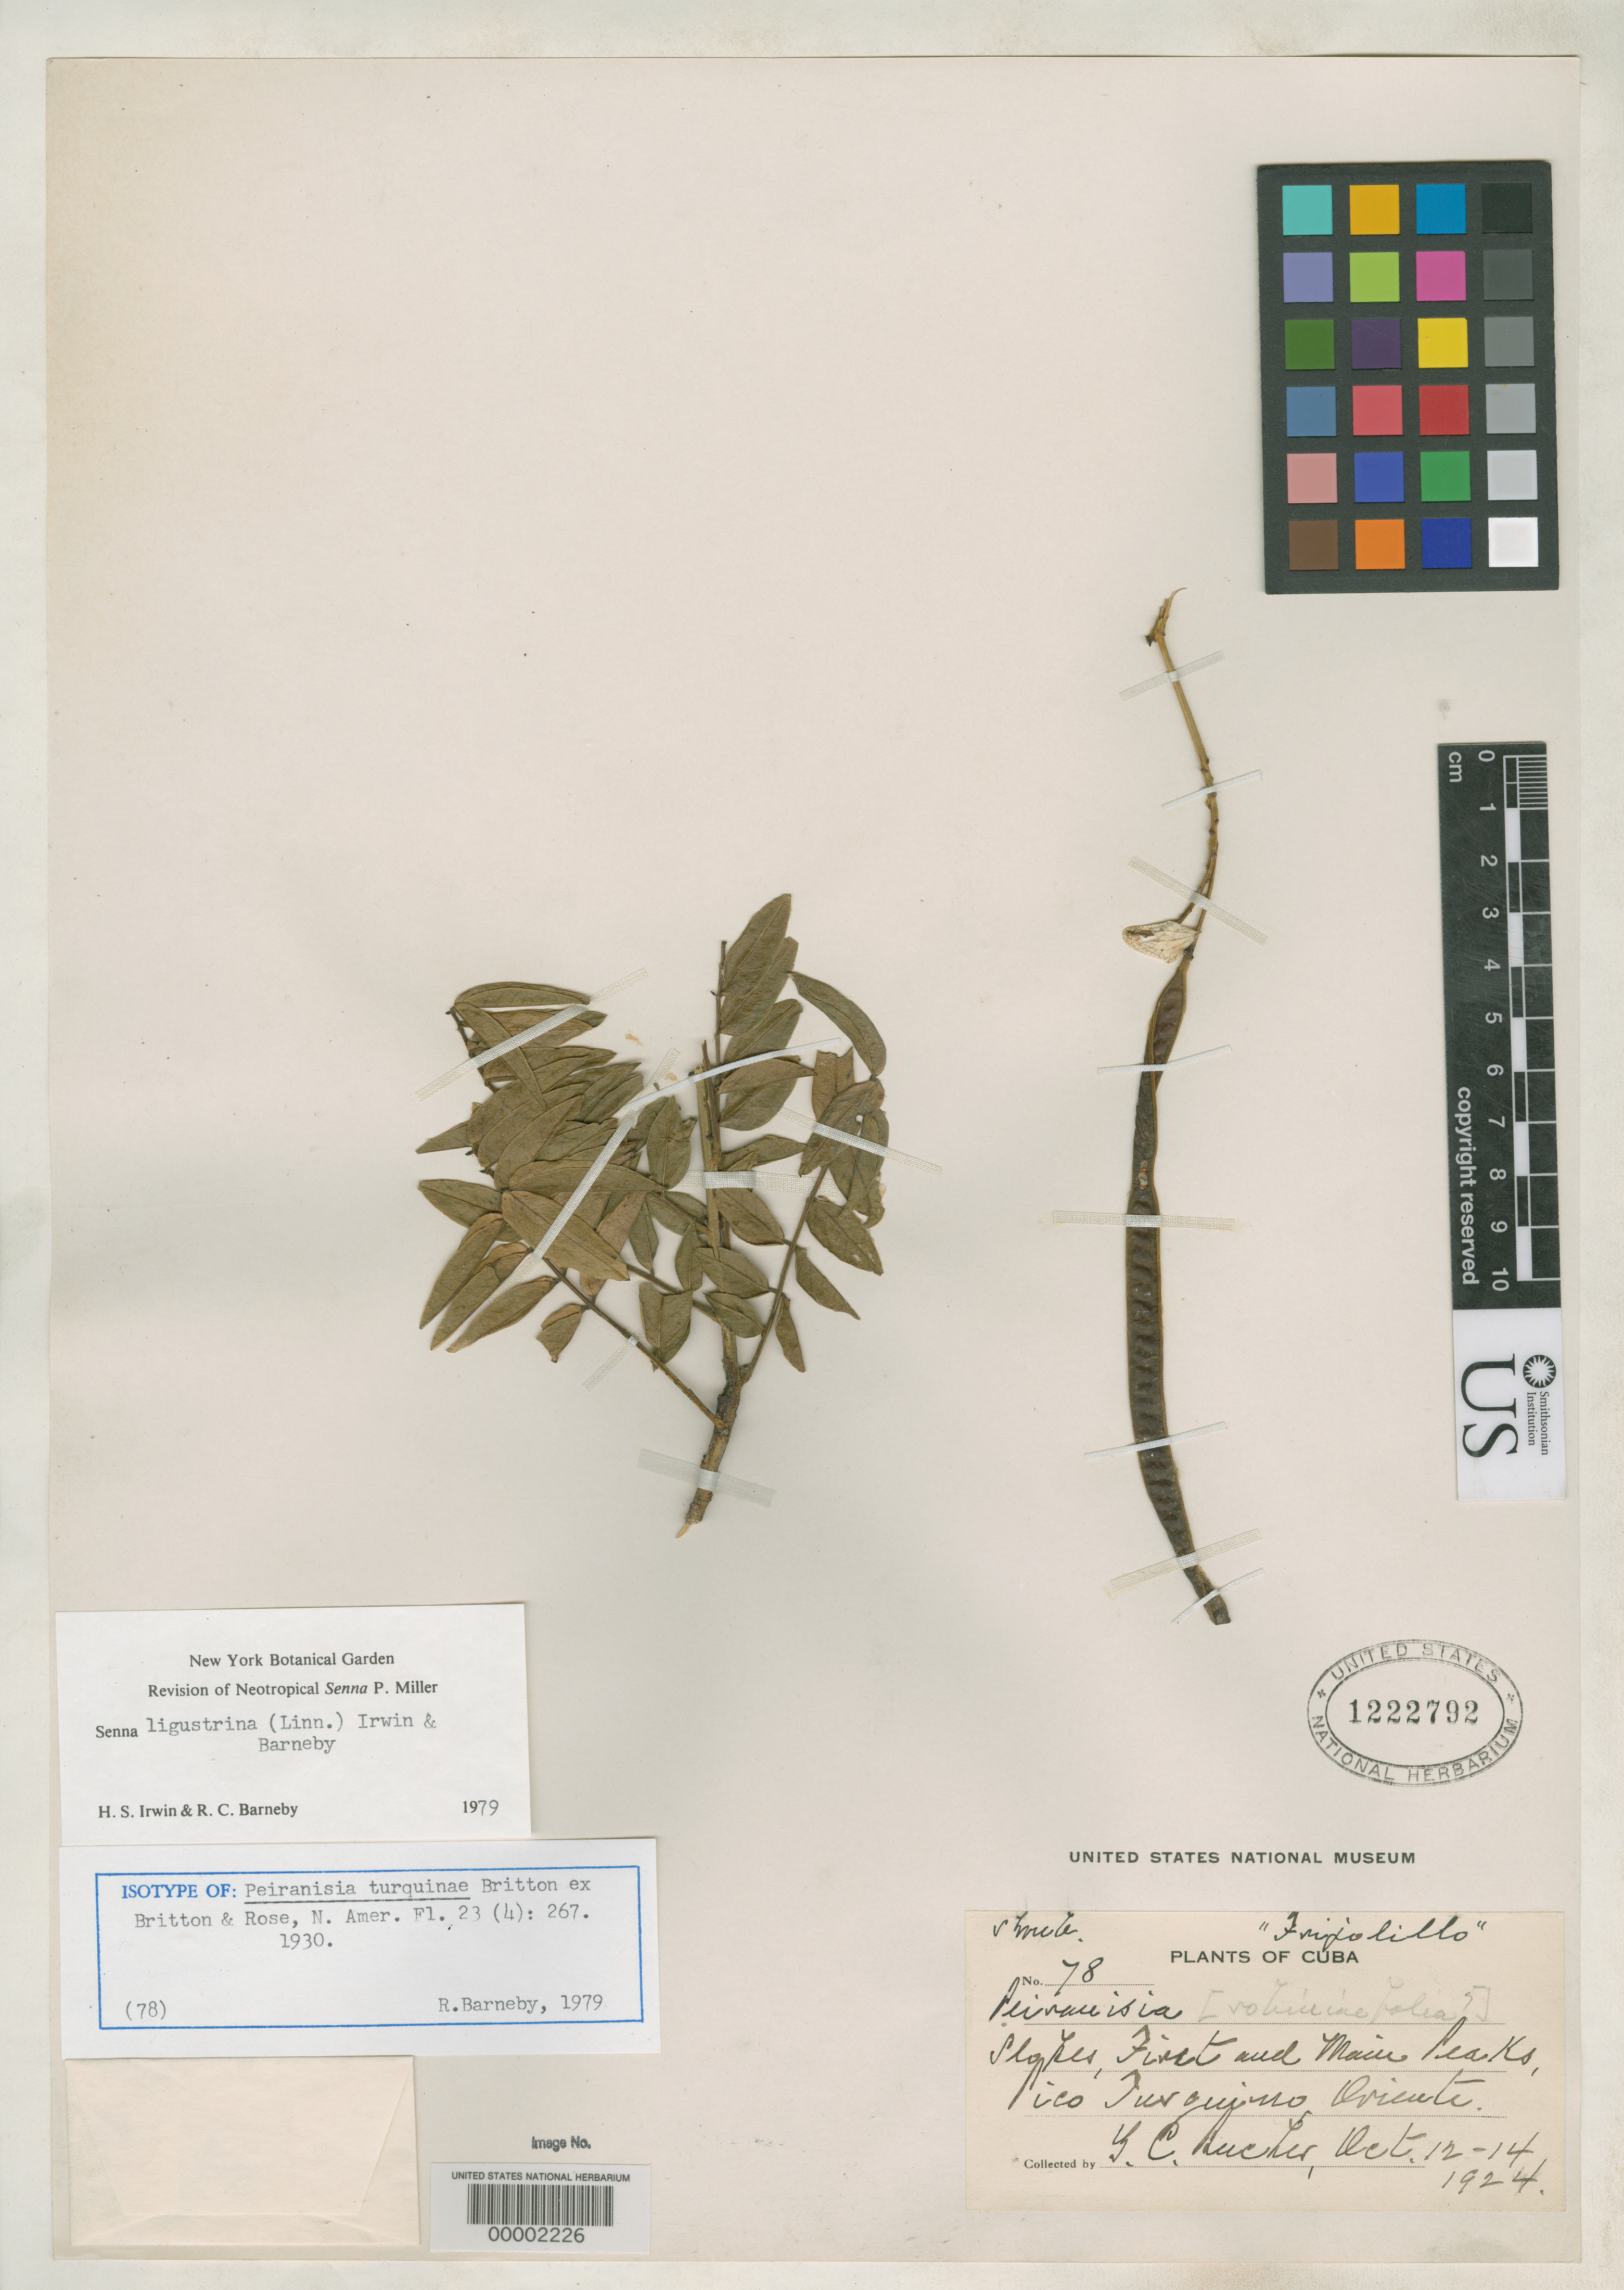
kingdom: Plantae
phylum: Tracheophyta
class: Magnoliopsida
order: Fabales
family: Fabaceae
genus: Peiranisia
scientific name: Peiranisia turquinae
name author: Britton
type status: Type Fragment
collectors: G. C. Bucher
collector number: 78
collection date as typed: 12 Oct 1924 to 14 Oct 1924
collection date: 1924-10-12/1924-10-14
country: Cuba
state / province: Oriente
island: Greater Antilles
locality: Pico Turquino.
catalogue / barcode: US 1222792